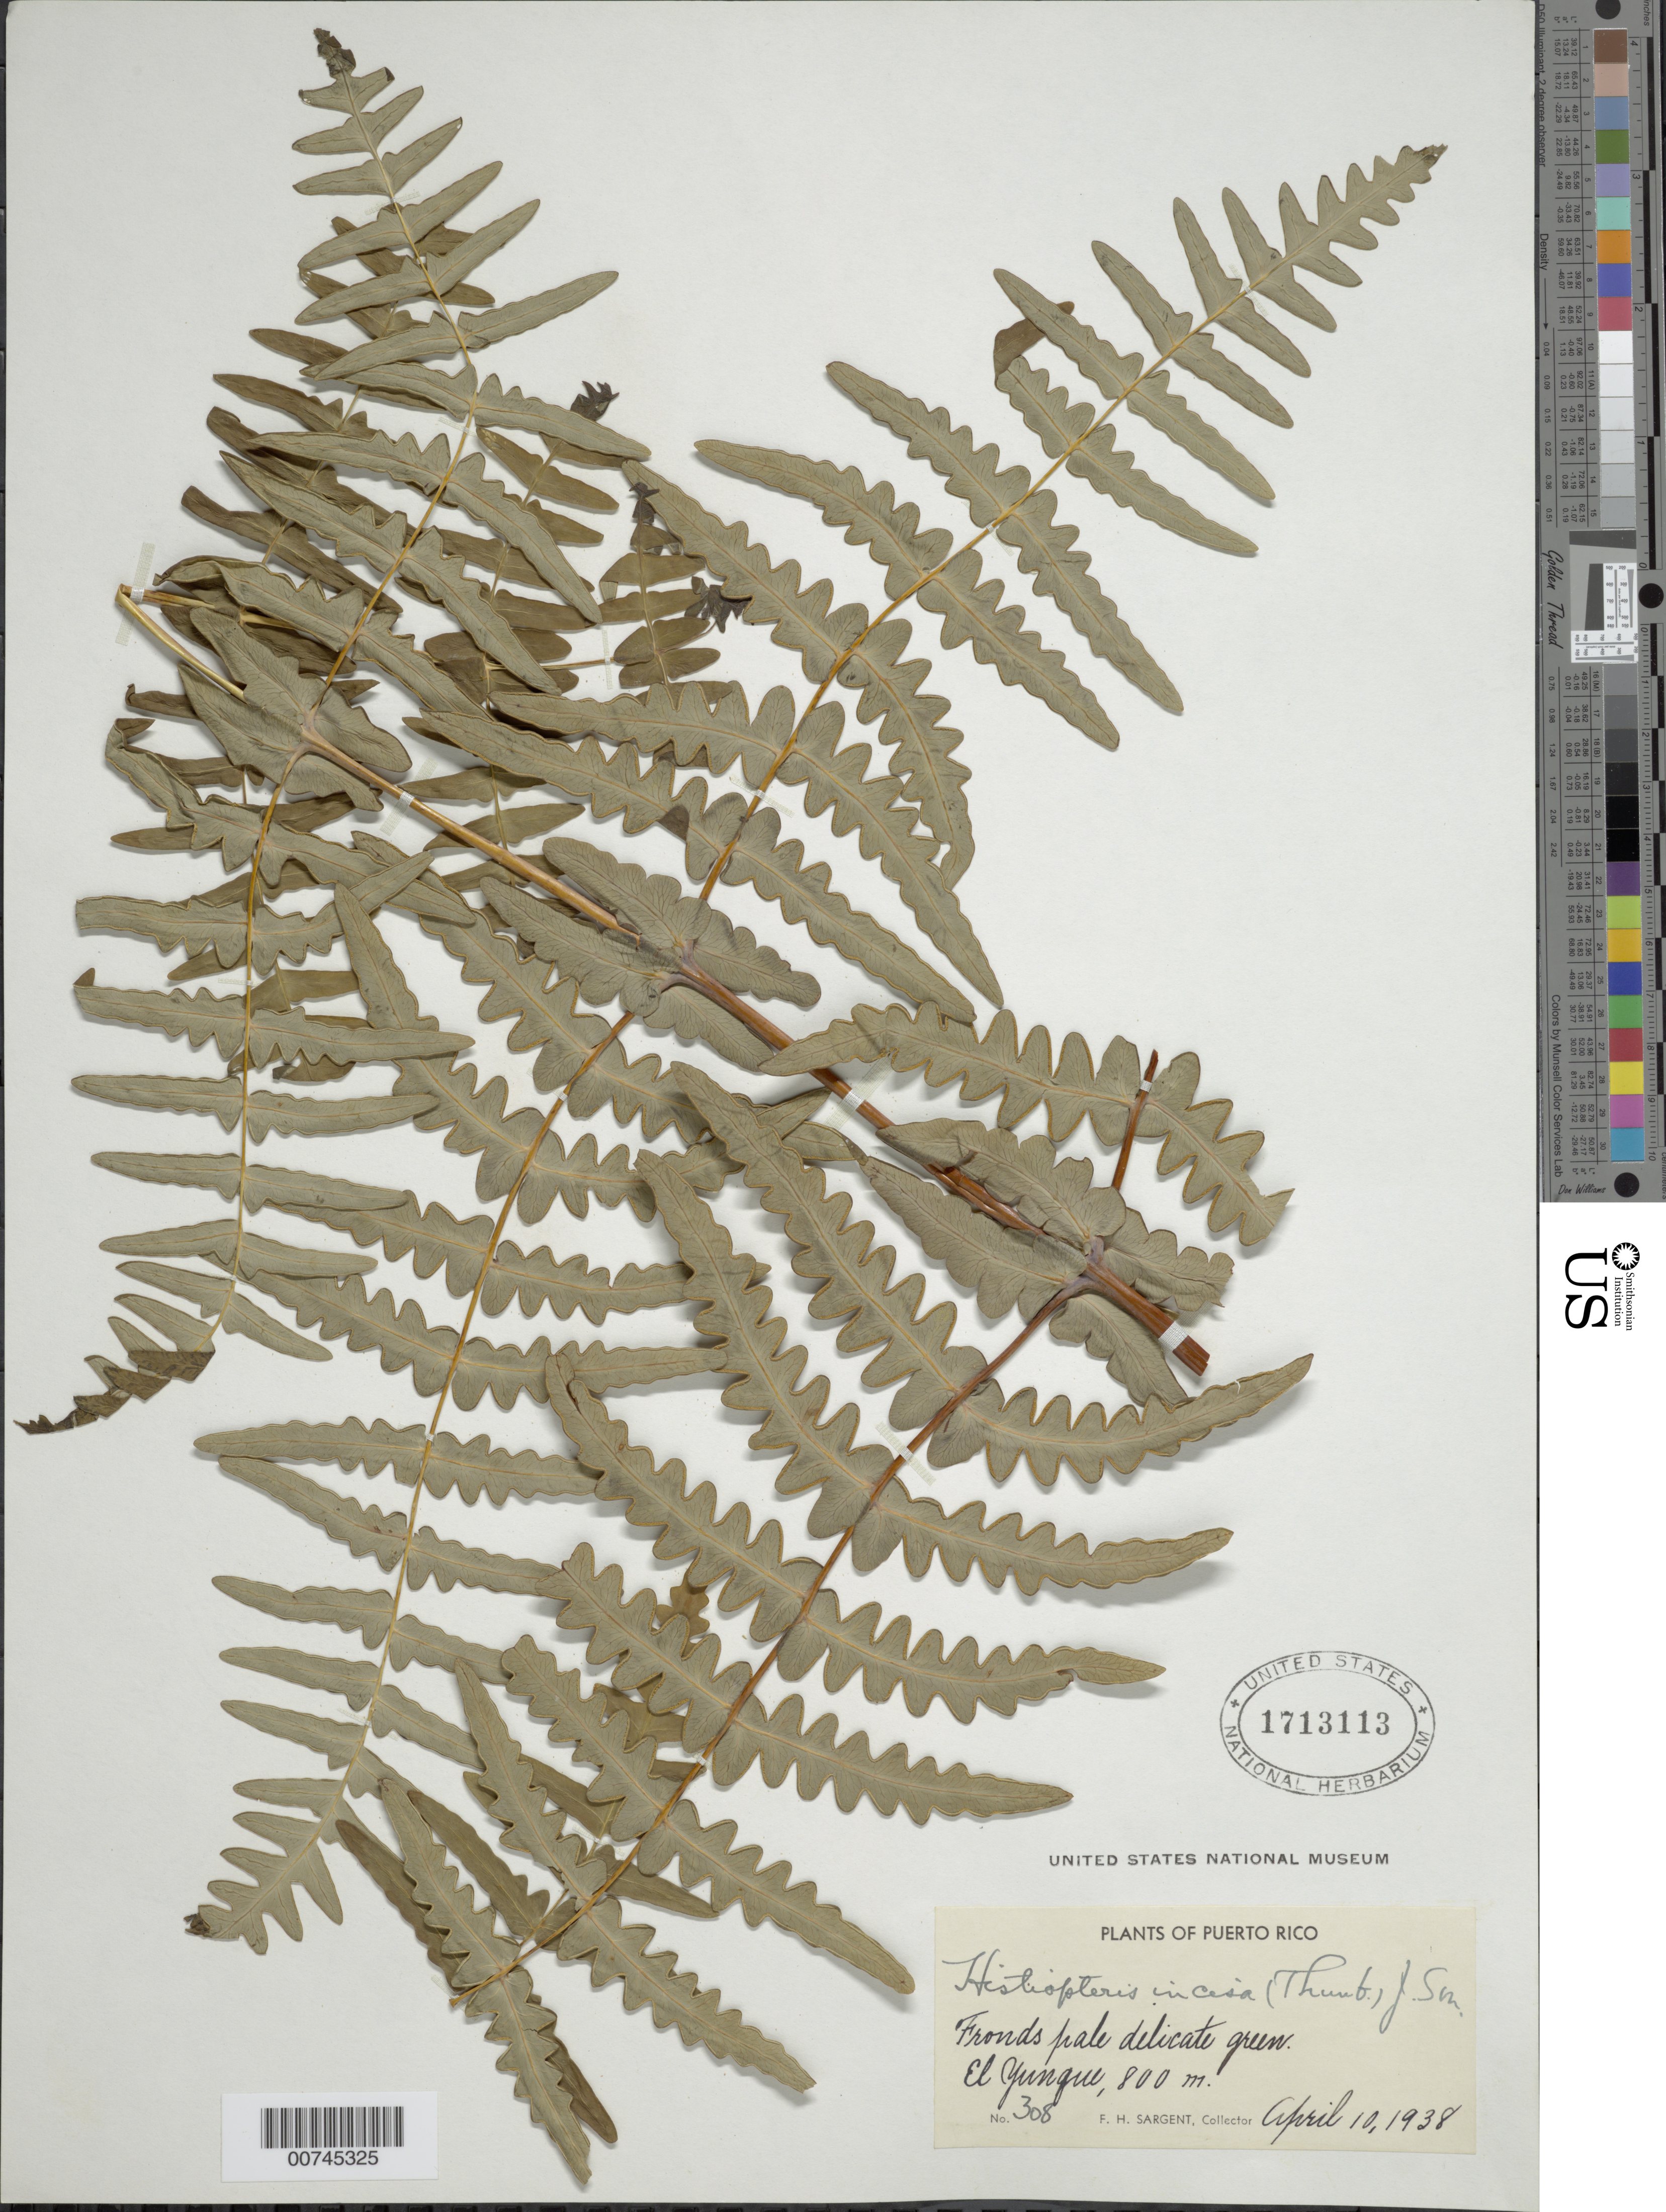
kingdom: Plantae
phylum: Tracheophyta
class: Polypodiopsida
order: Polypodiales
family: Dennstaedtiaceae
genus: Histiopteris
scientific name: Histiopteris incisa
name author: (Thunb.) J. Sm.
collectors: F. H. Sargent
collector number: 308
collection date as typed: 10 Apr 1938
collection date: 1938-04-10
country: Puerto Rico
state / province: Río Grande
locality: El Yunque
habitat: Fronds pale delicate green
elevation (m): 800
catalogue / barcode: US 1713113